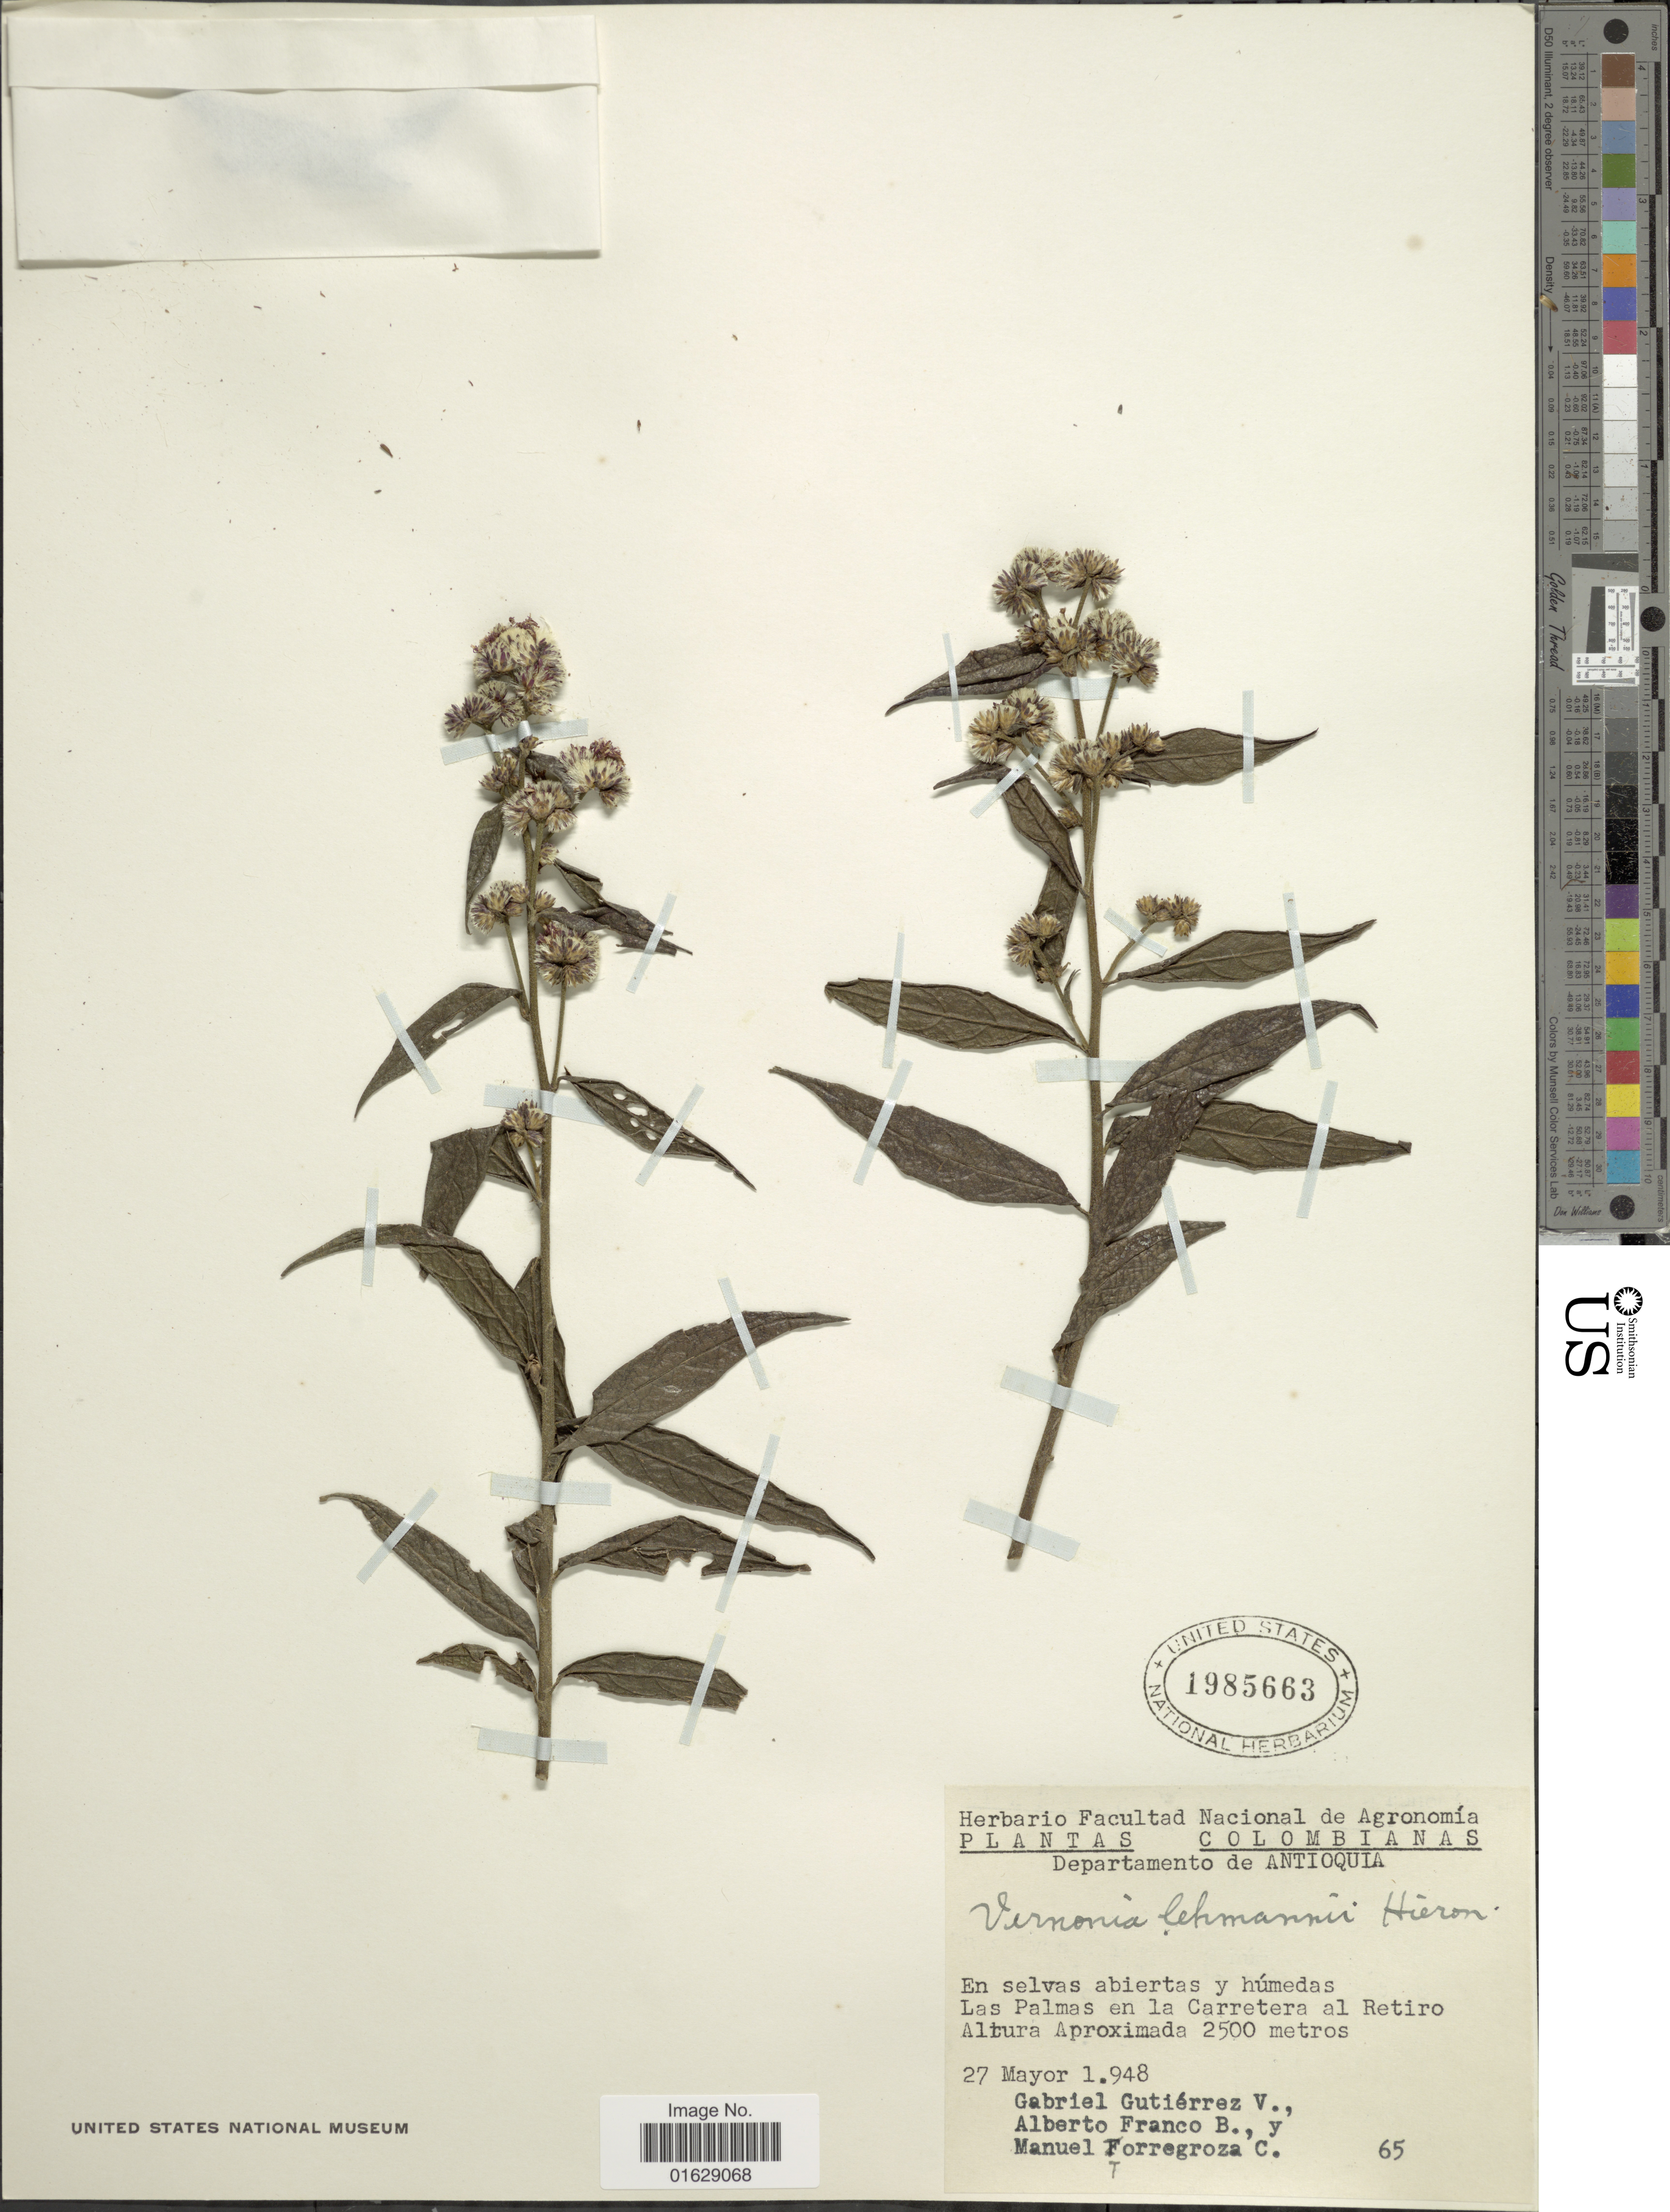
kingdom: Plantae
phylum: Tracheophyta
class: Magnoliopsida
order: Asterales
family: Asteraceae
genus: Lepidaploa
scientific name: Lepidaploa lehmannii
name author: (Hieron.) H. Rob.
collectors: G. Gutiérrez V., A. Franco B. & M. Forregroza C.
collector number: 65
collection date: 1948-05-27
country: Colombia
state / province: Antioquia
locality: Colombianas. Departamento de Antioquia. Las Palmas en la Carretera al Retiro.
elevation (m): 2500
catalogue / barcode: US 1985663